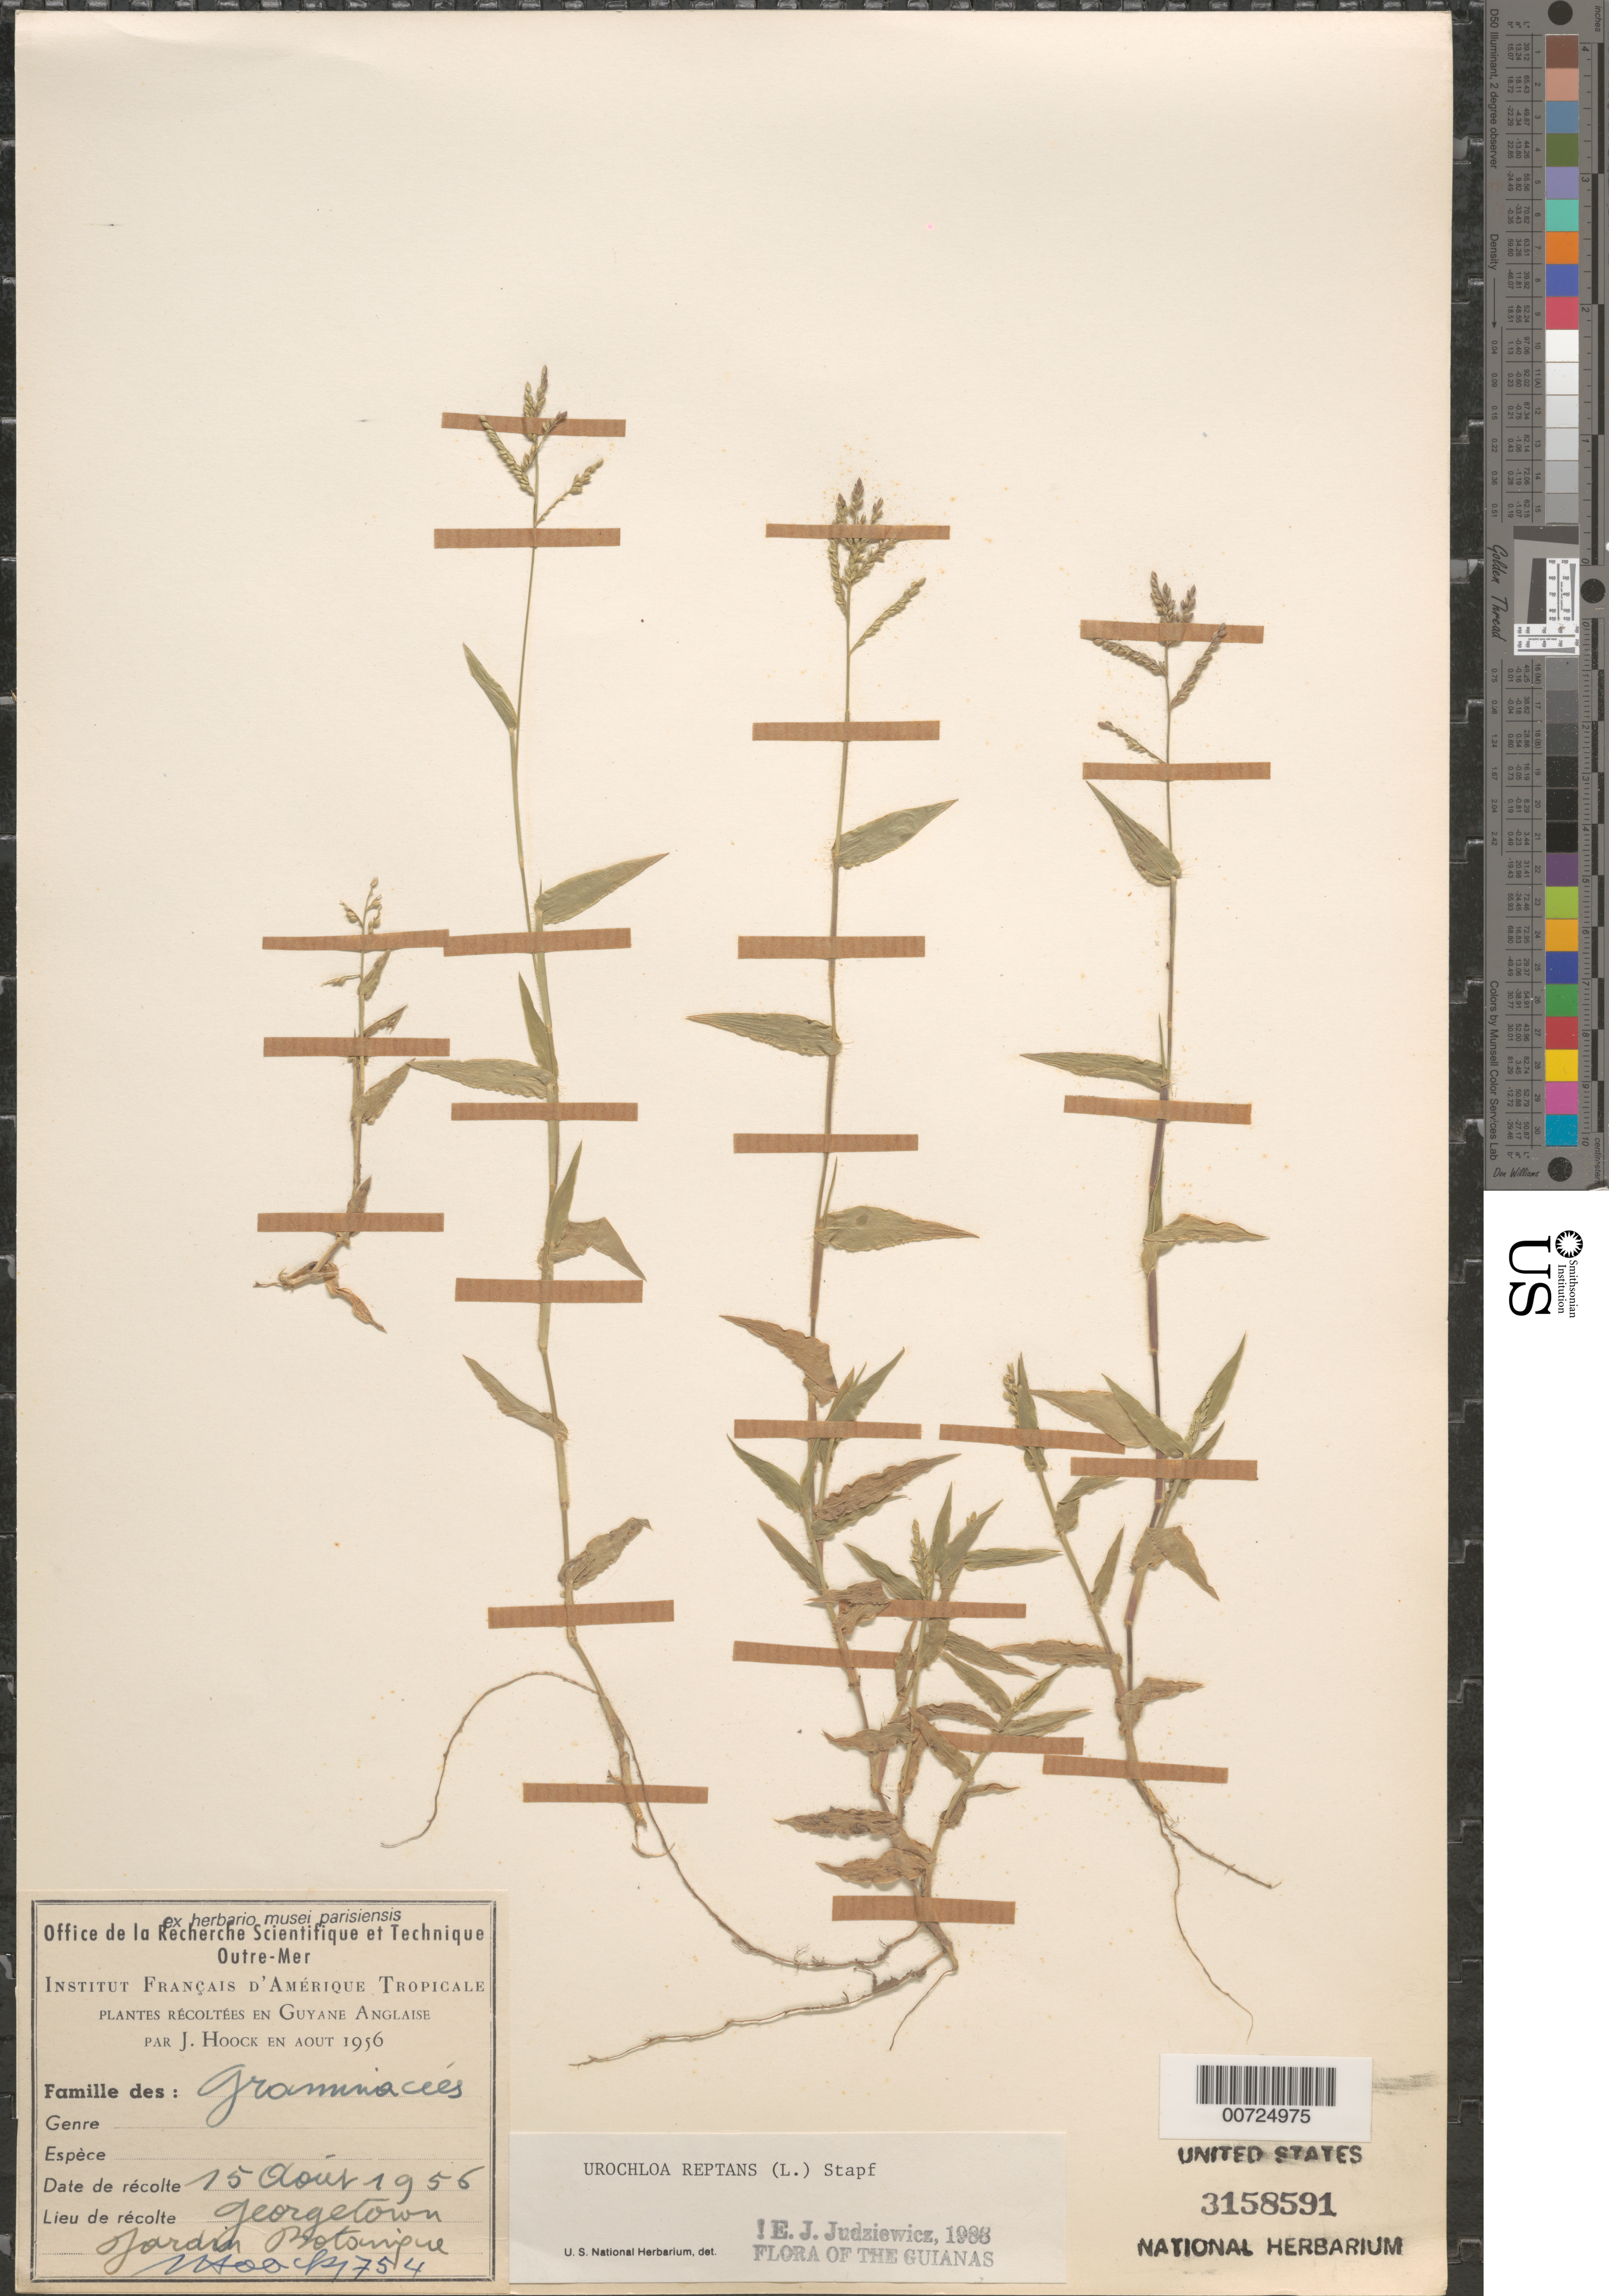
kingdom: Plantae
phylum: Tracheophyta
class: Liliopsida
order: Poales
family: Poaceae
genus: Urochloa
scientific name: Urochloa reptans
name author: (L.) Stapf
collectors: J. Hoock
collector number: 754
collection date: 1956-08-15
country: Guyana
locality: Guyane Anglaise. Georgetown. Jardin Botanique.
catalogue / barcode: US 3158591